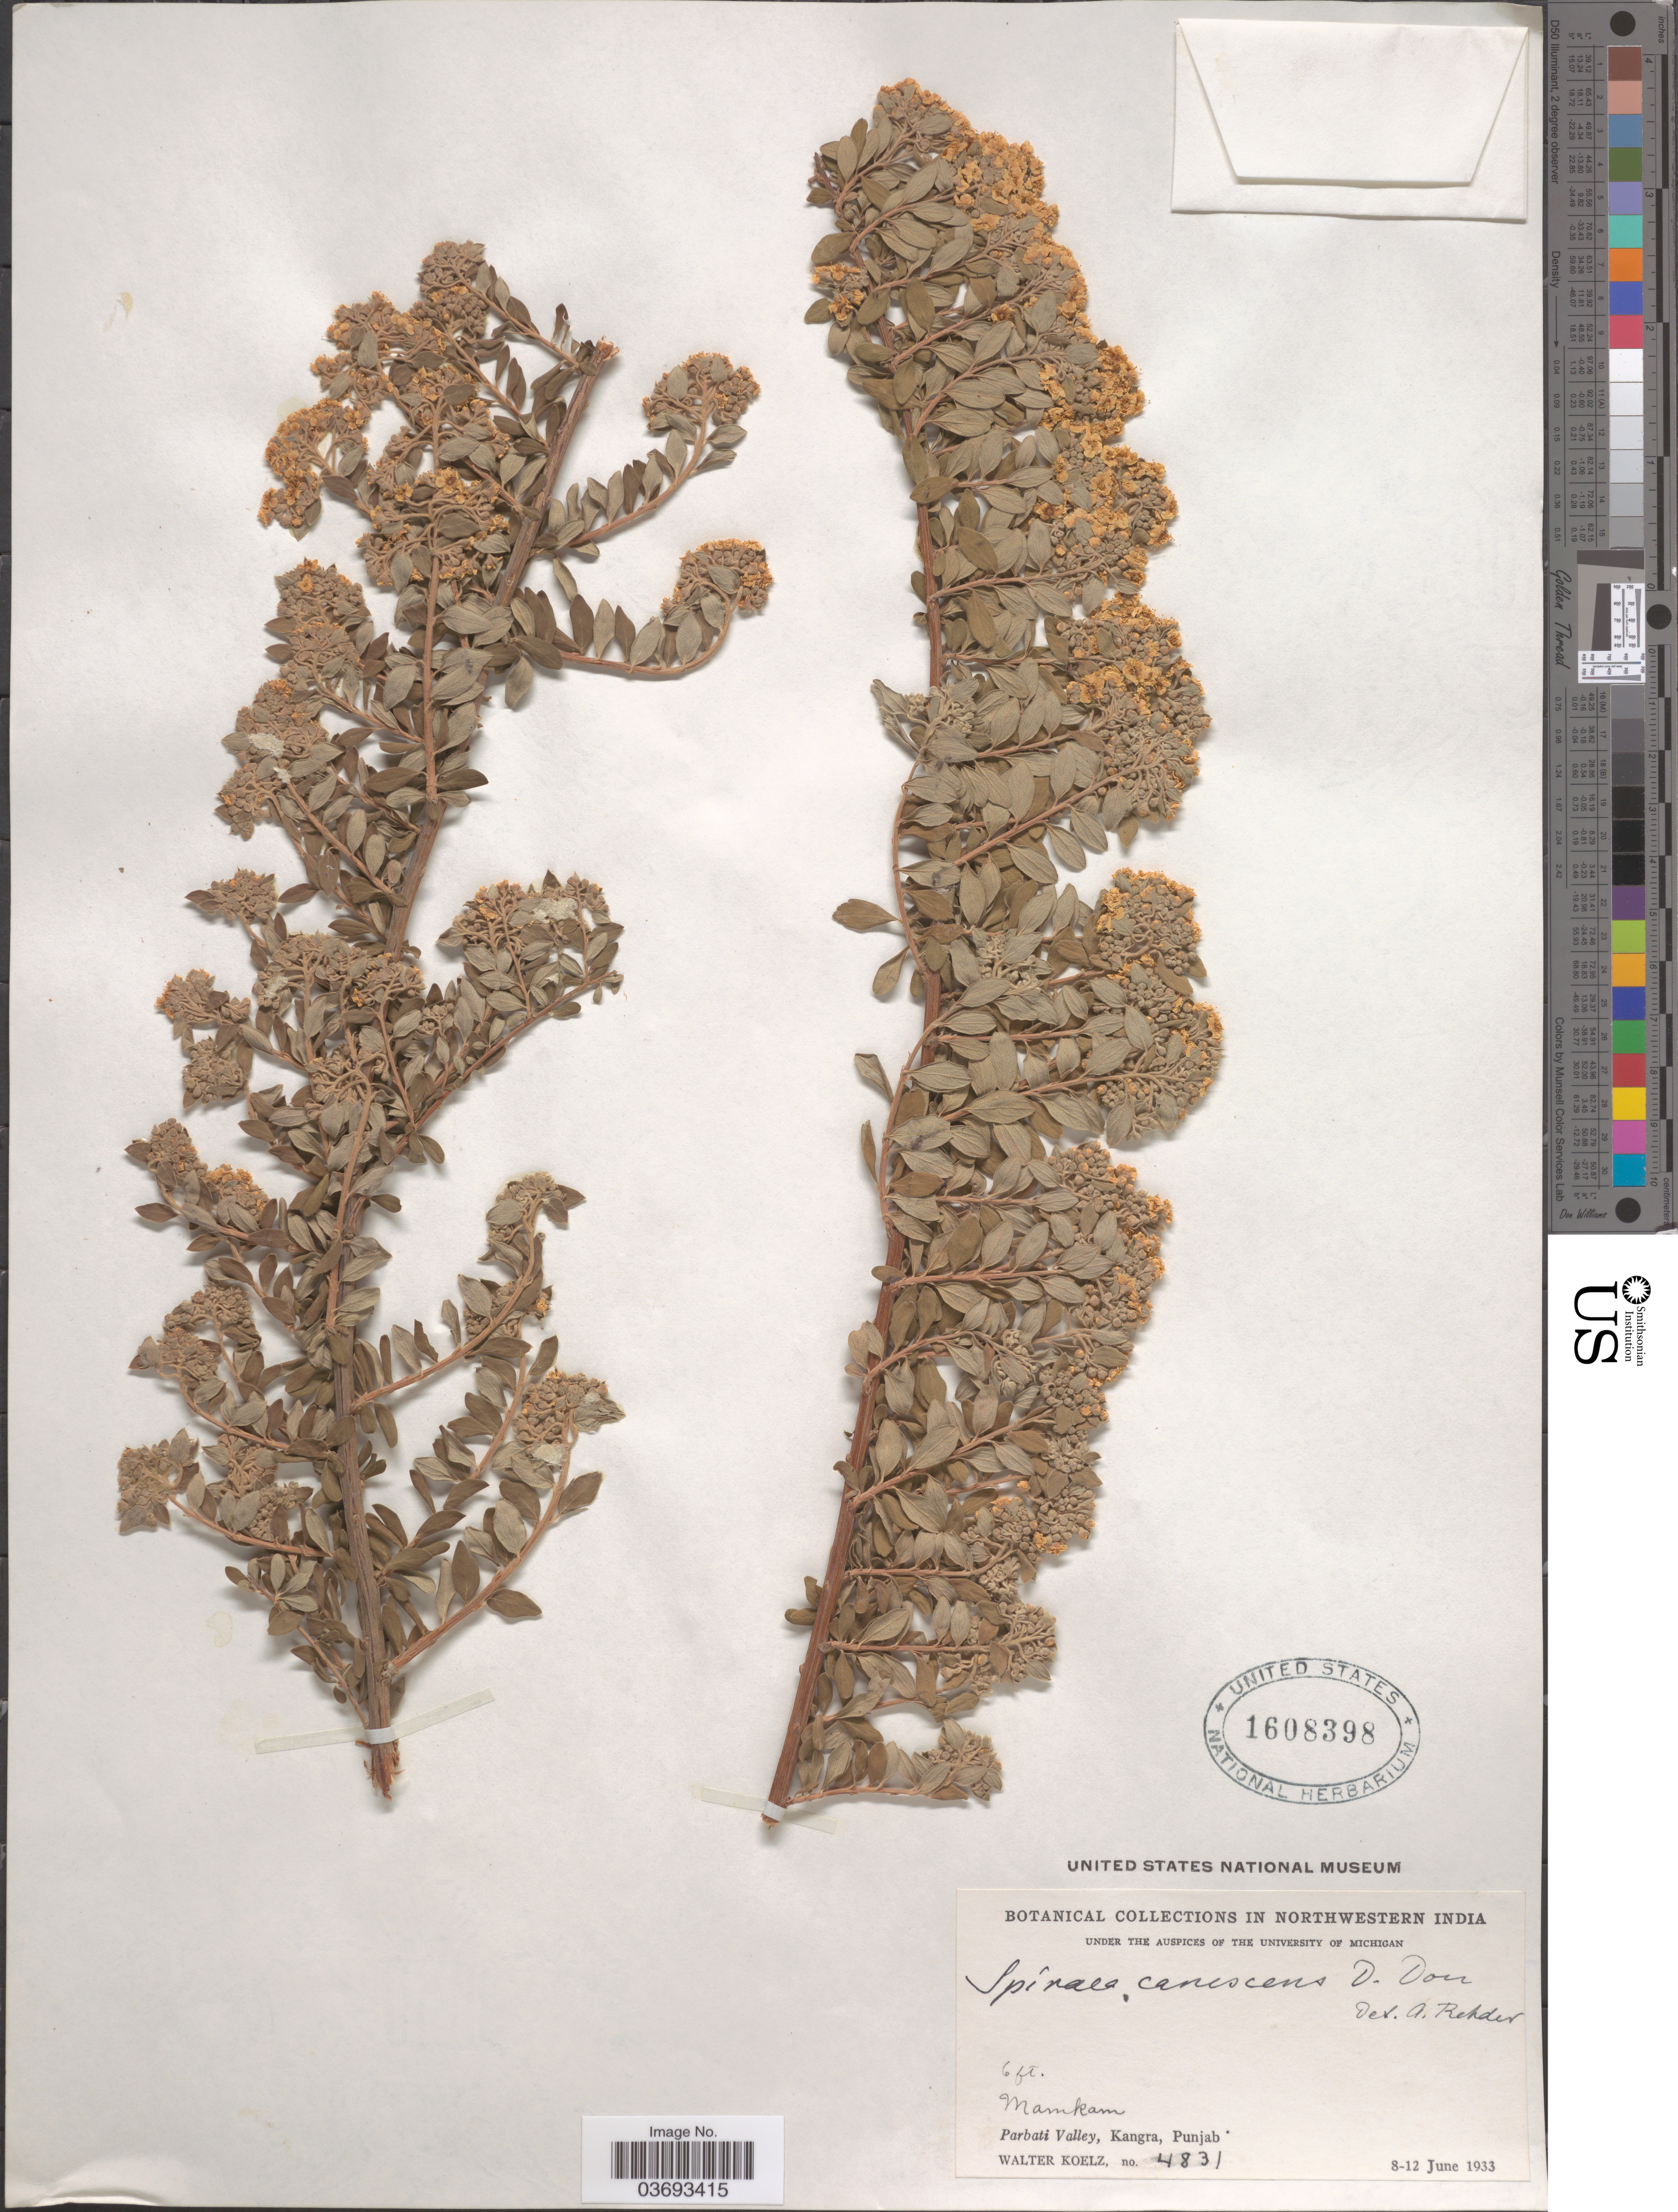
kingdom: Plantae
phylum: Tracheophyta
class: Magnoliopsida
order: Rosales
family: Rosaceae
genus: Spiraea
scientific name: Spiraea canescens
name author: D. Don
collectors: W. N. Koelz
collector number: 4831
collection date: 1933-06-08/1933-06-12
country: India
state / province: Punjab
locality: Northwestern India. Mamkam [unsure placement]. Parbati Valley, Kangra.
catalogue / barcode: US 1608398